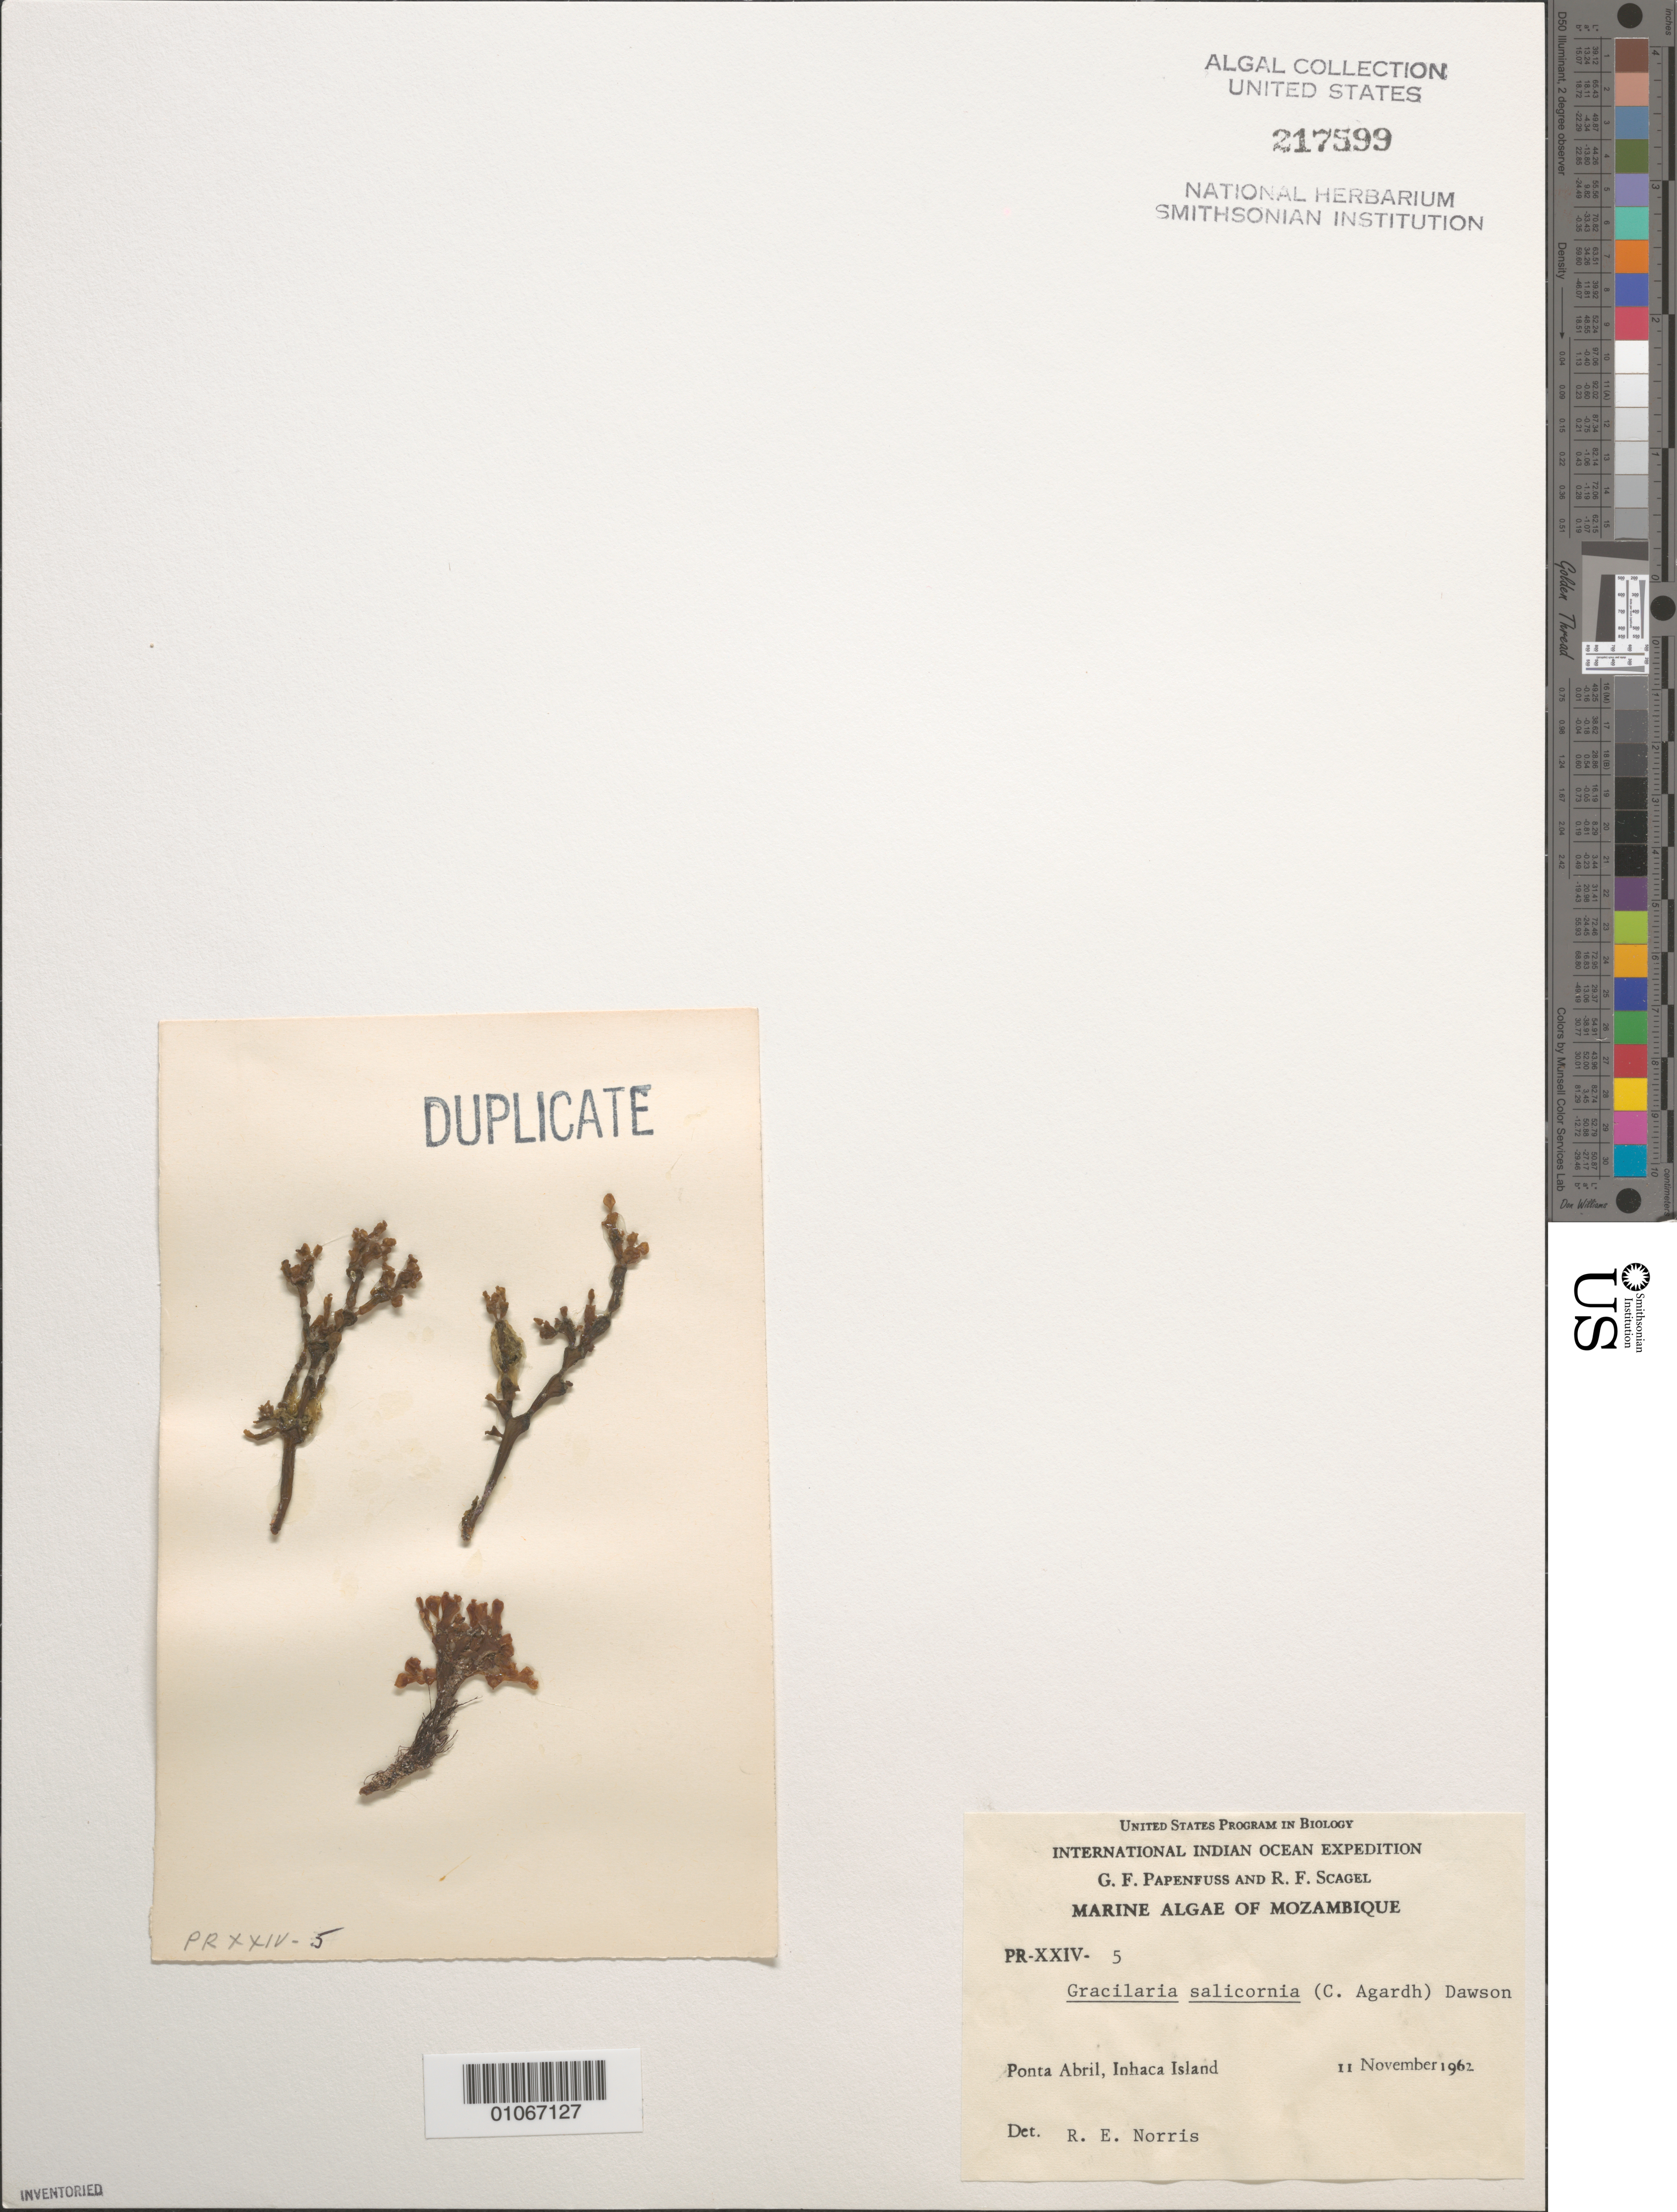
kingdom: Plantae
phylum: Rhodophyta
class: Florideophyceae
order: Gracilariales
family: Gracilariaceae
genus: Gracilaria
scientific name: Gracilaria salicornia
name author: (C. Agardh) E.Y. Dawson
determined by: Norris, R. E.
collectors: G. Papenfuss & R. F. Scagel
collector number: PR-XXIV-5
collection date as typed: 11 Nov 1962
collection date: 1962-11-11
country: Mozambique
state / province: Maputo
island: Inhaca Island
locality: Ponta Abril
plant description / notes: International Indian Ocean Expedition, 1962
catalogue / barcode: US 217599